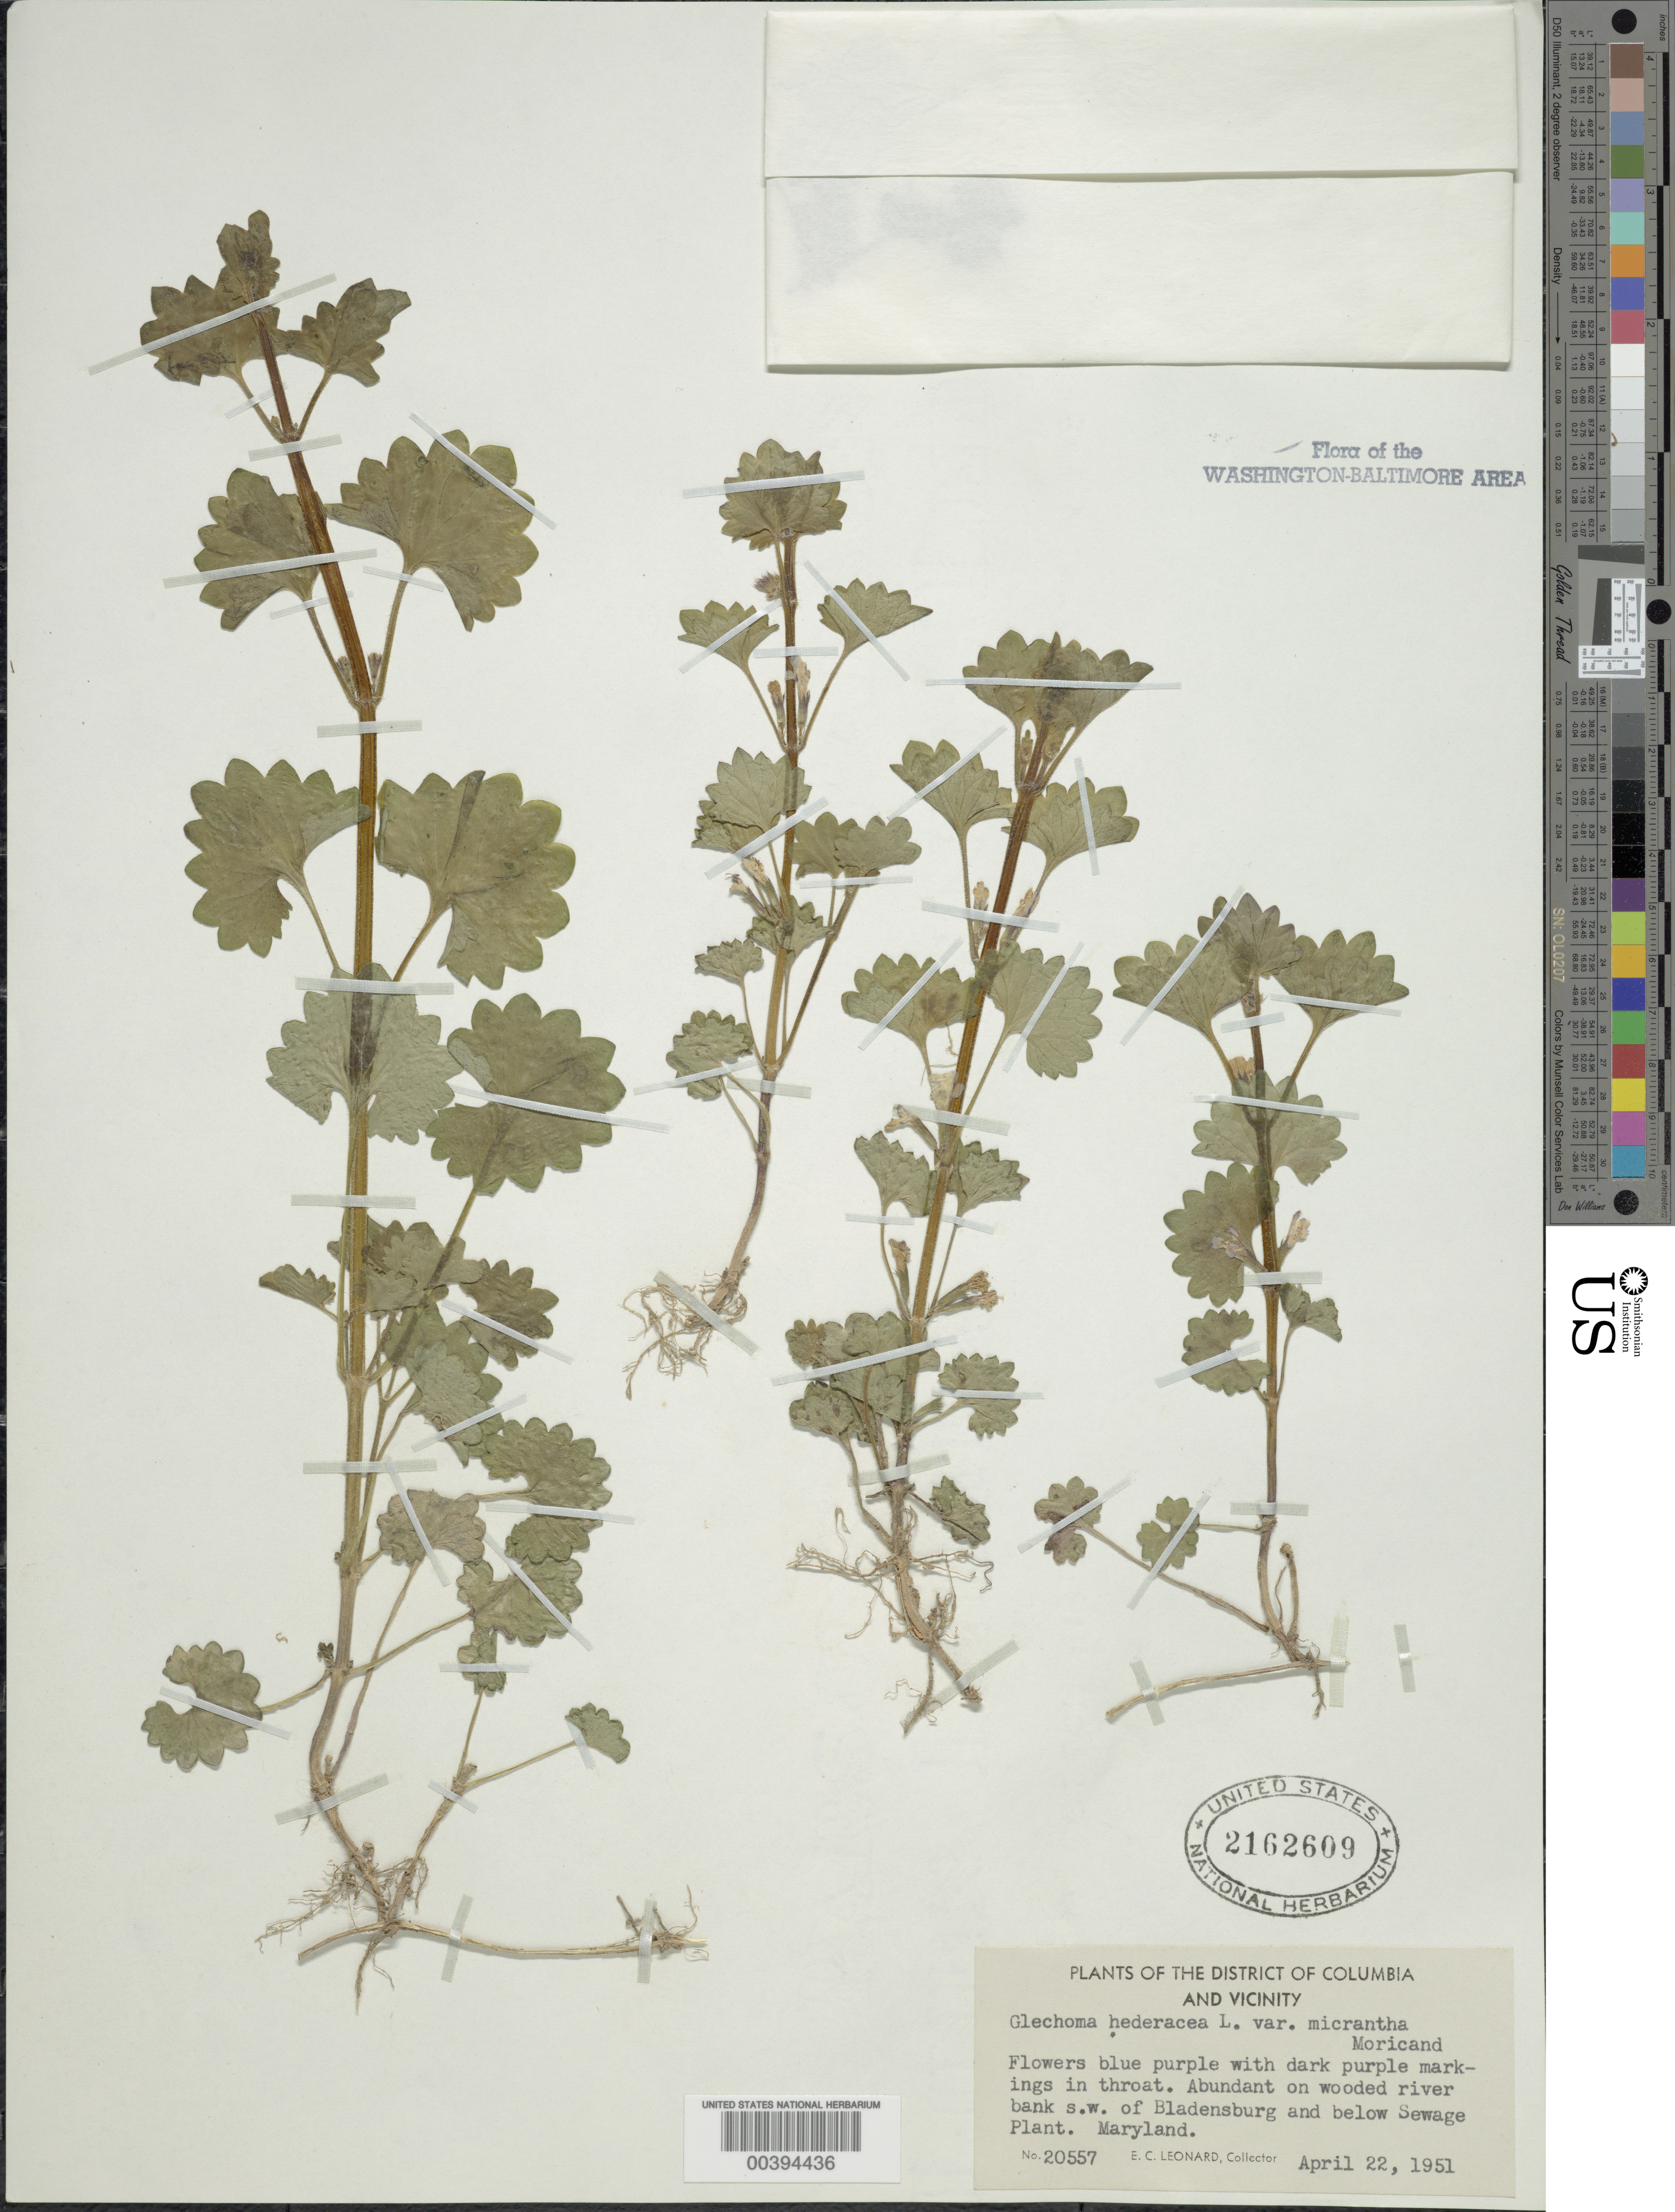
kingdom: Plantae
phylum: Tracheophyta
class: Magnoliopsida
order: Lamiales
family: Lamiaceae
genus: Glechoma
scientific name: Glechoma hederacea var. micrantha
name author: Moric.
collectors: E. C. Leonard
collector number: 20557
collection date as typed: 22 Apr 1951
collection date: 1951-04-22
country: United States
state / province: Maryland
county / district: Prince George's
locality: Below Sewage Plant, Bladensburg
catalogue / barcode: US 2162609